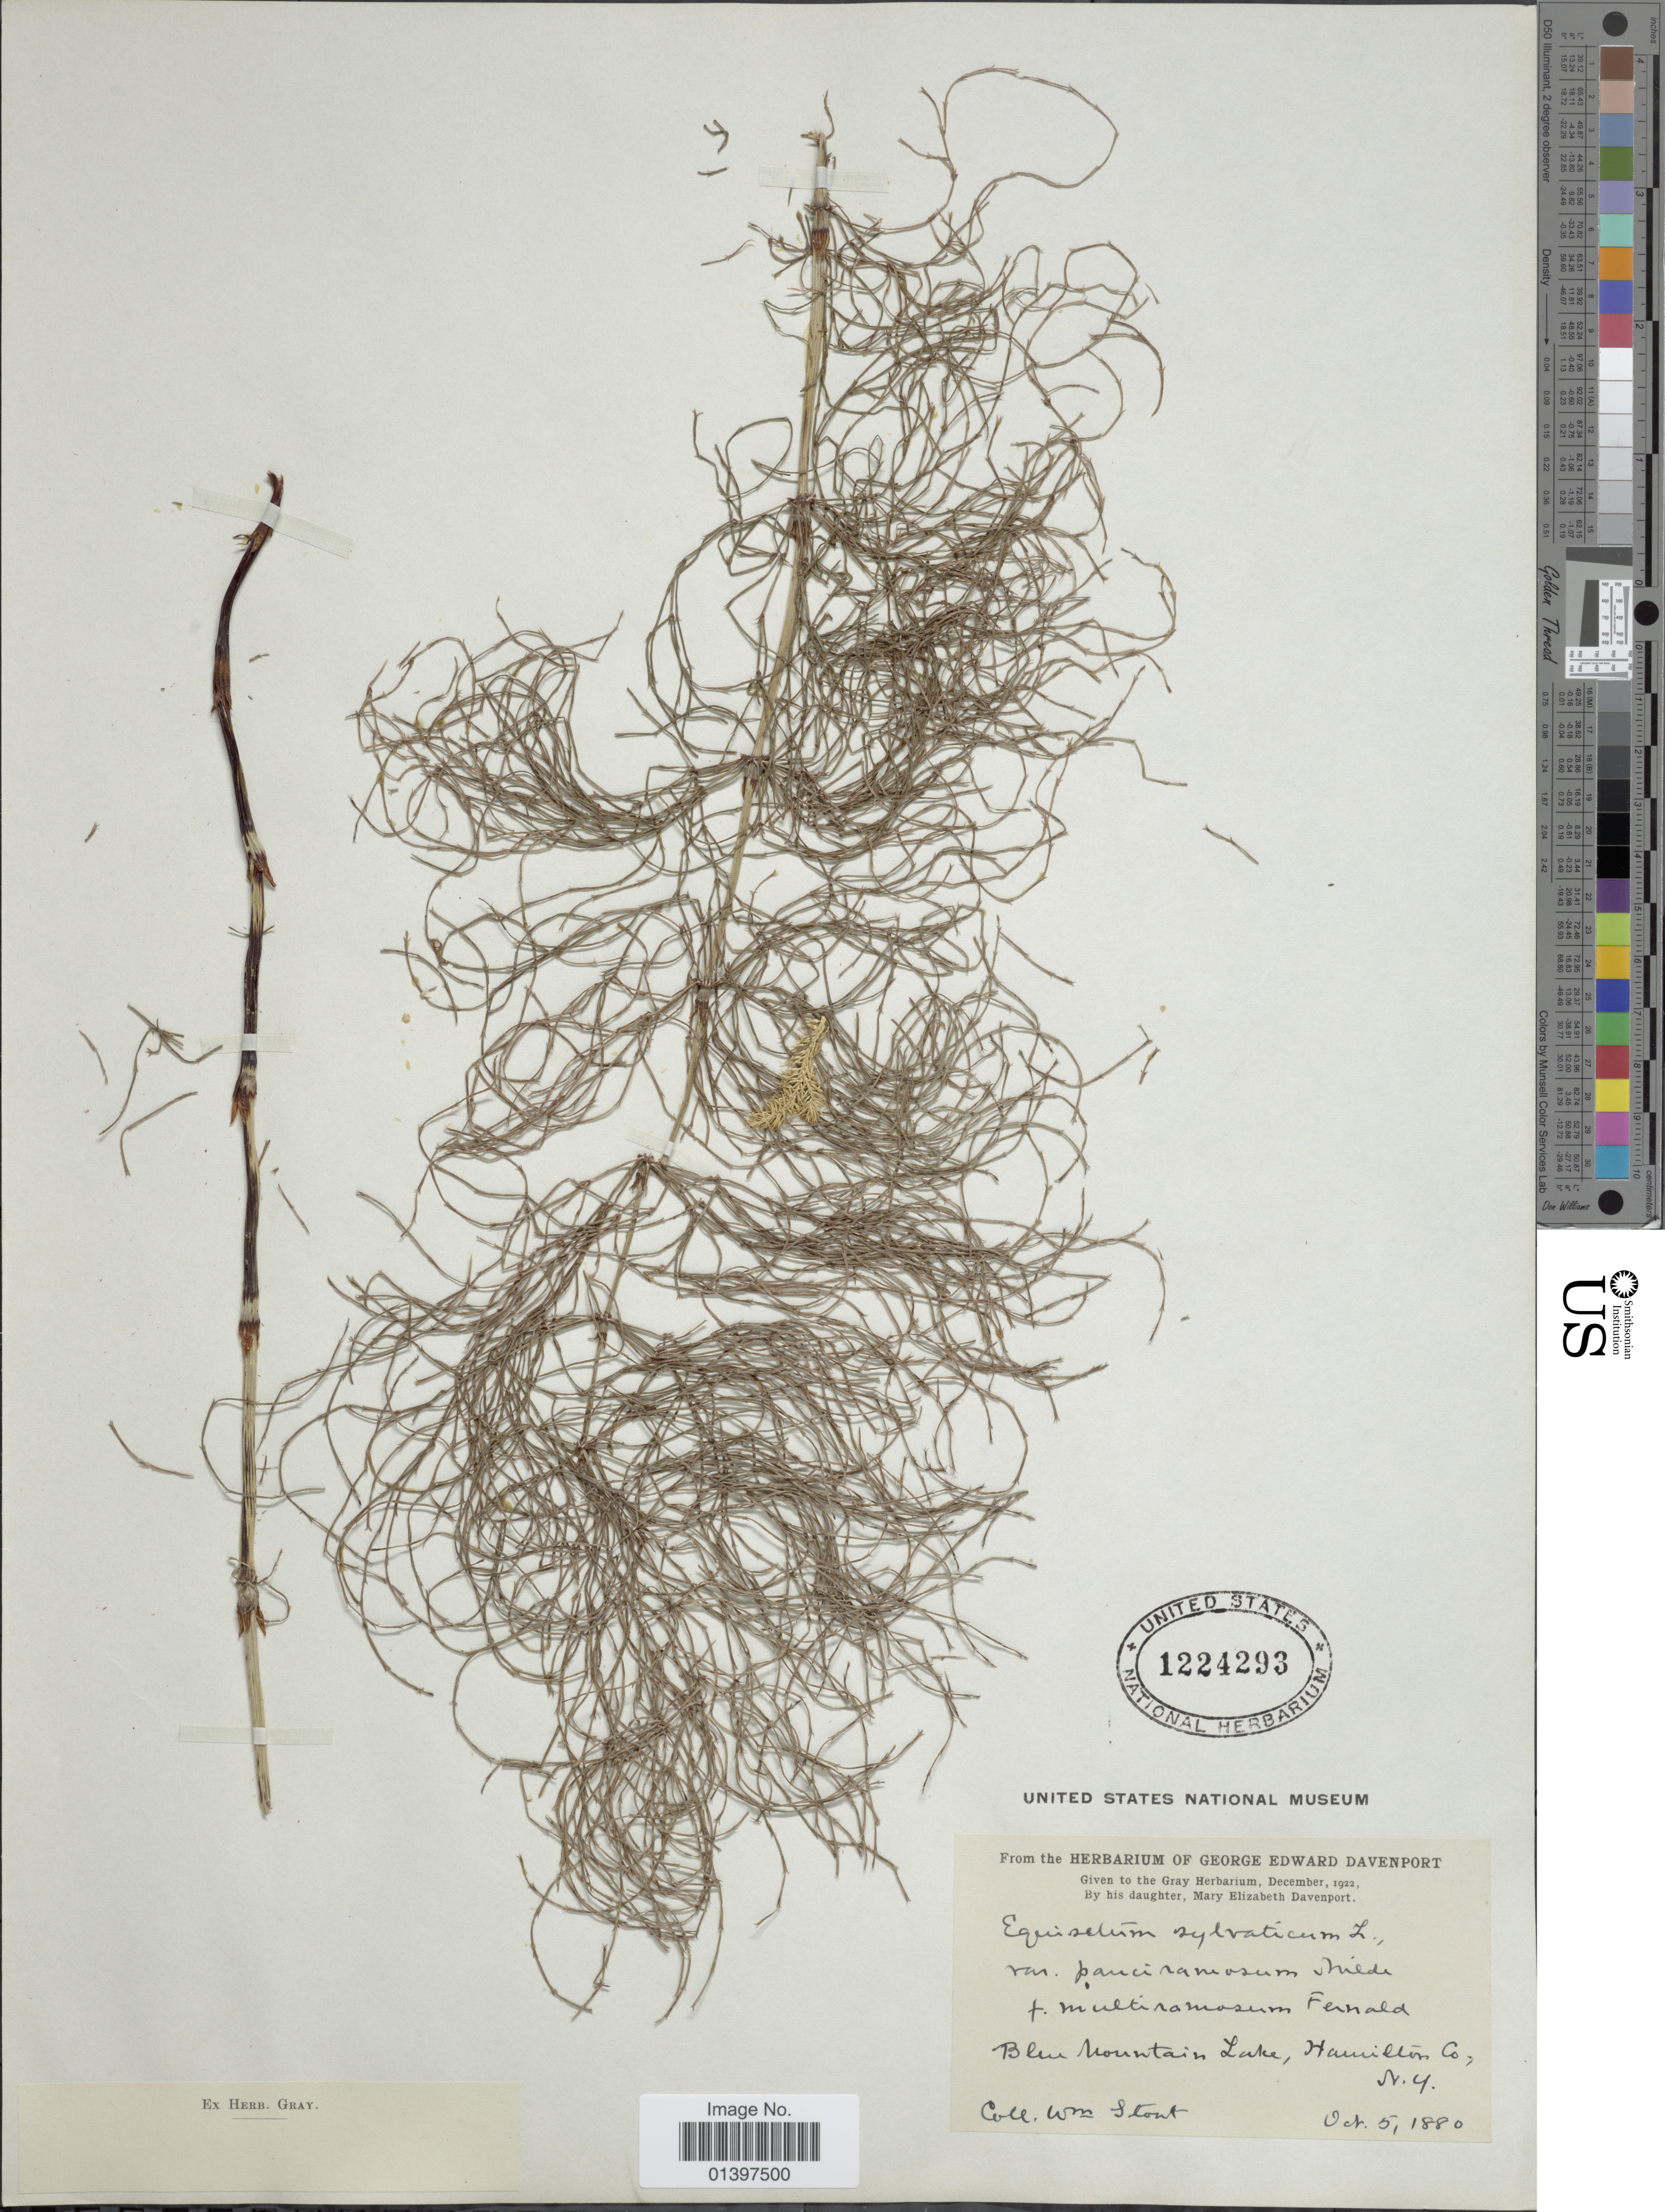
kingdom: Plantae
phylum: Tracheophyta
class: Polypodiopsida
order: Equisetales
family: Equisetaceae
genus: Equisetum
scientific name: Equisetum sylvaticum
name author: L.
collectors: W. Stout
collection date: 1880-10-05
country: United States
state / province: New York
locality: Blue mountain in Laek, Hamilton Co.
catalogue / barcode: US 1224293